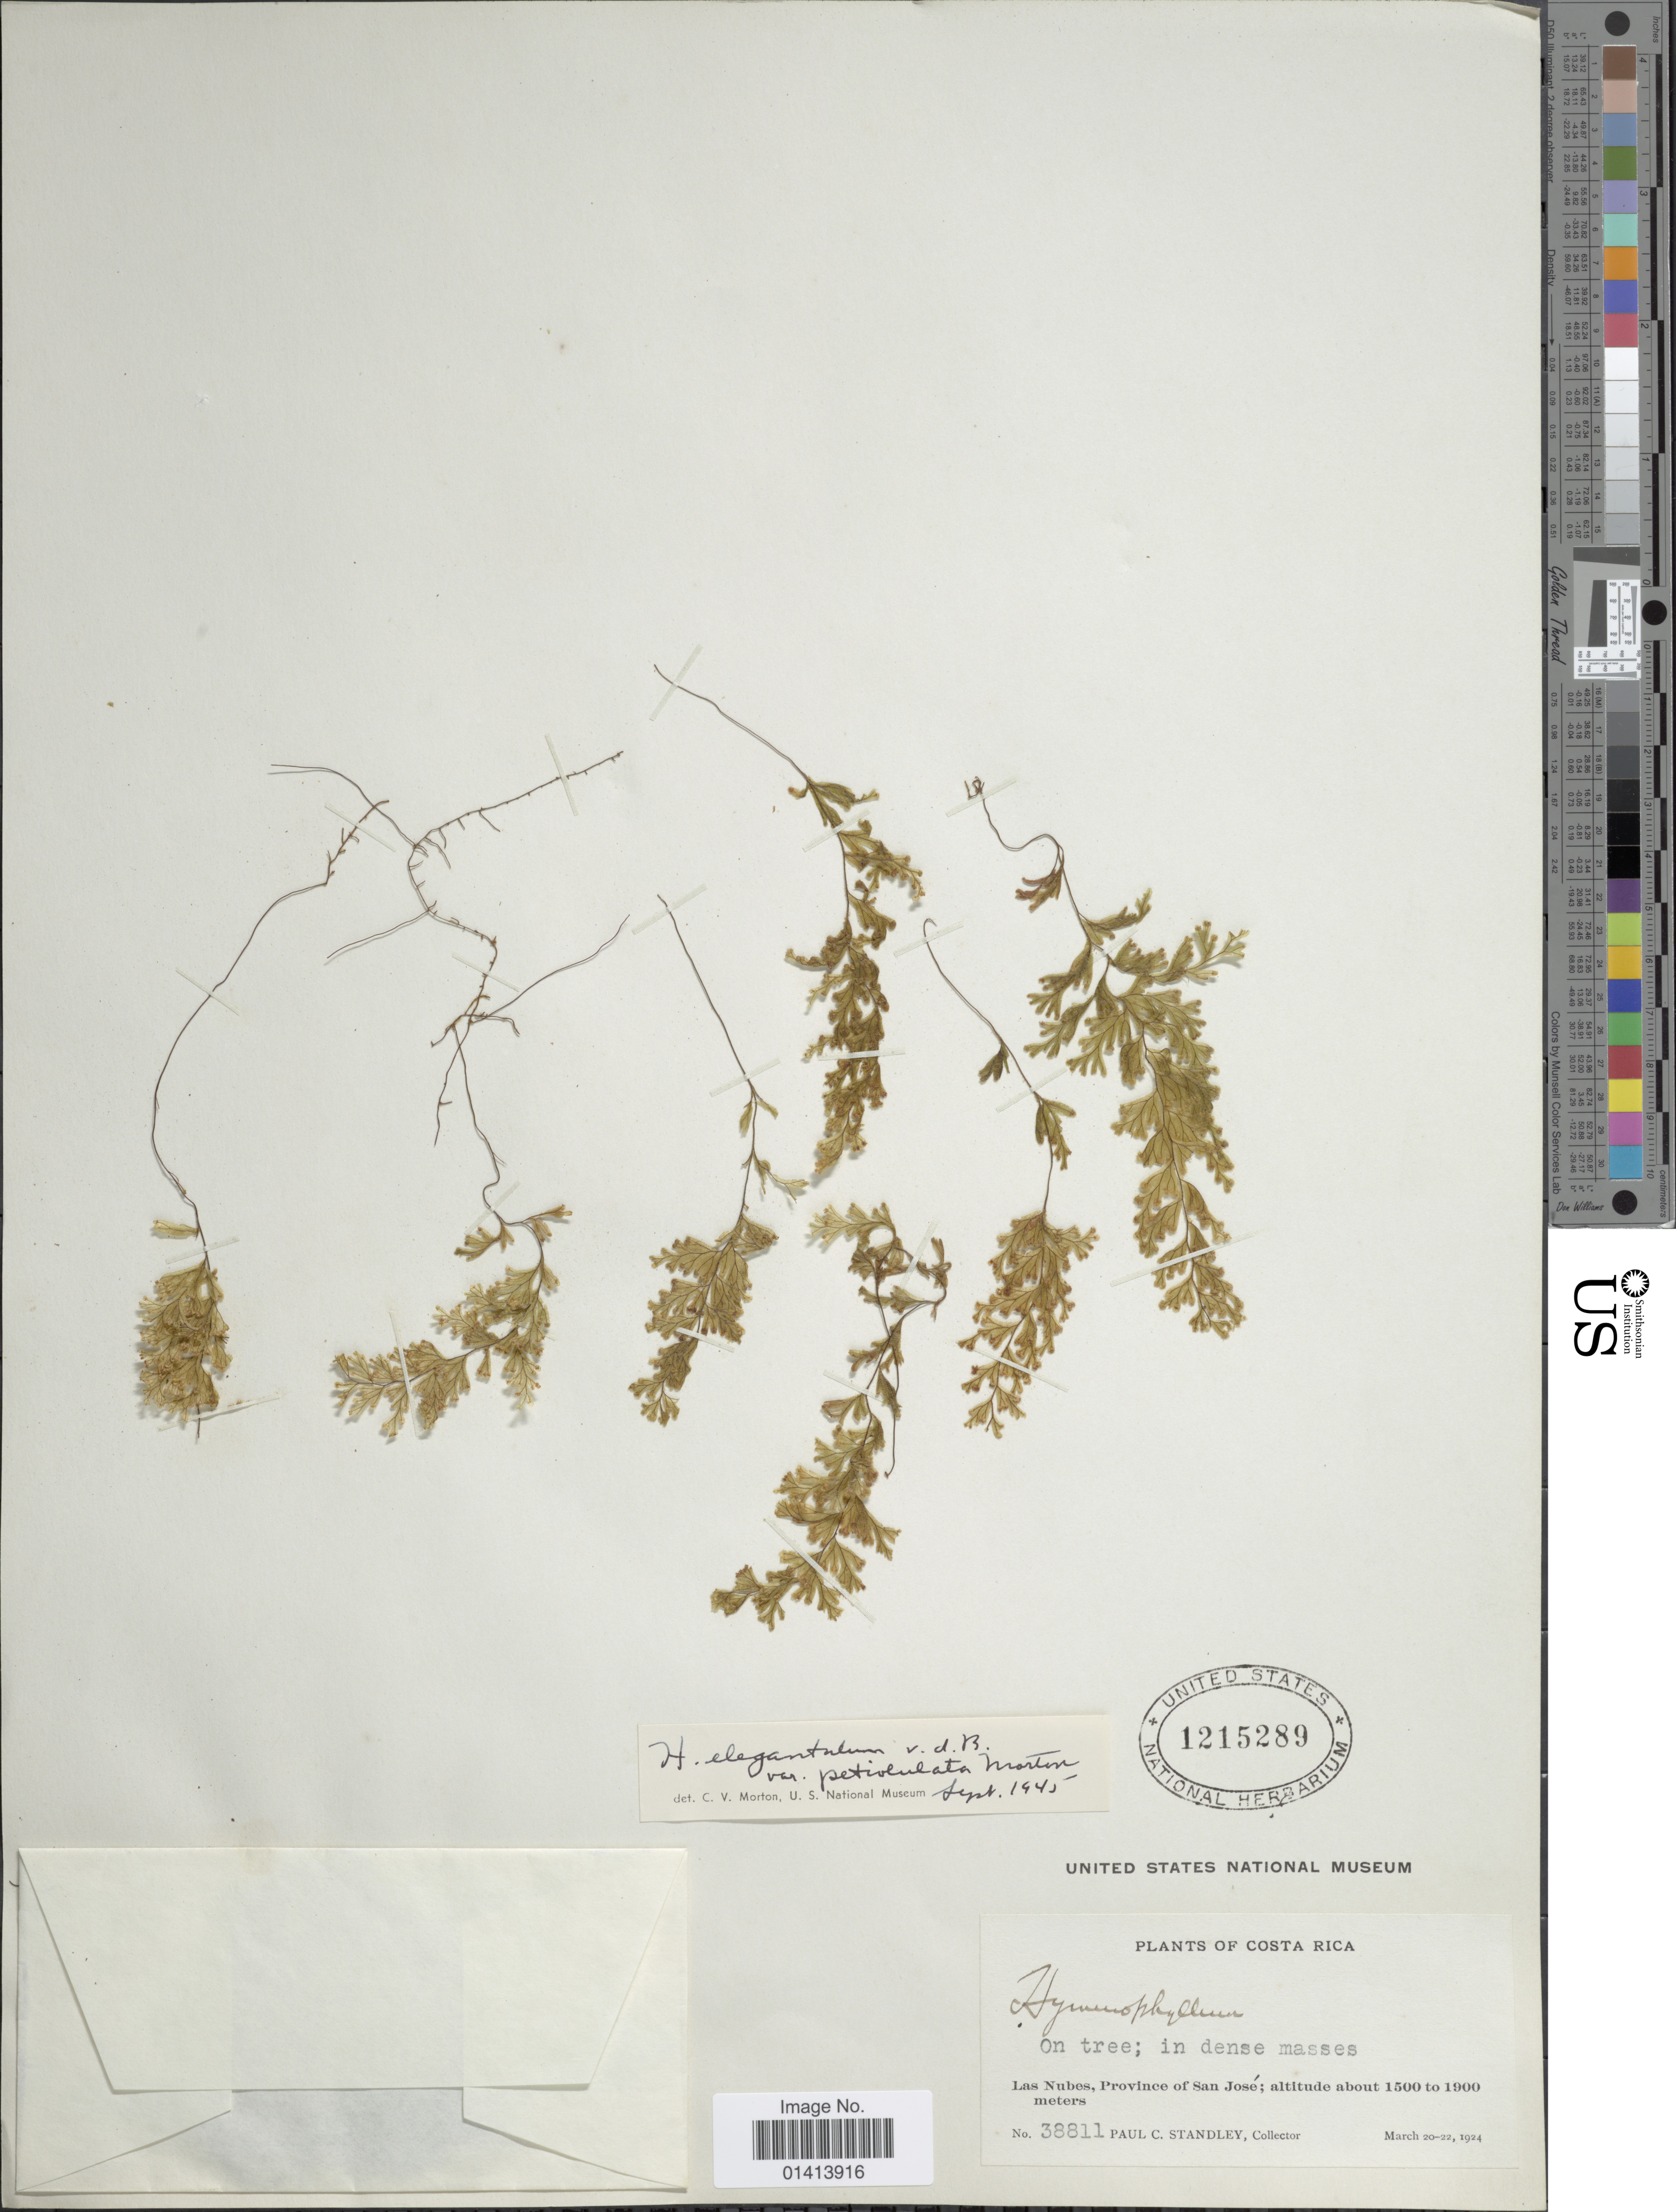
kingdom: Plantae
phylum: Tracheophyta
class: Polypodiopsida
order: Hymenophyllales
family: Hymenophyllaceae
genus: Hymenophyllum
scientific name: Hymenophyllum elegantulum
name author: Bosch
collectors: P. C. Standley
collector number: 38811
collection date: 1924-03-20/1924-03-22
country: Costa Rica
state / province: San José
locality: Las Nubes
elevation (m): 1500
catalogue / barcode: US 1215289